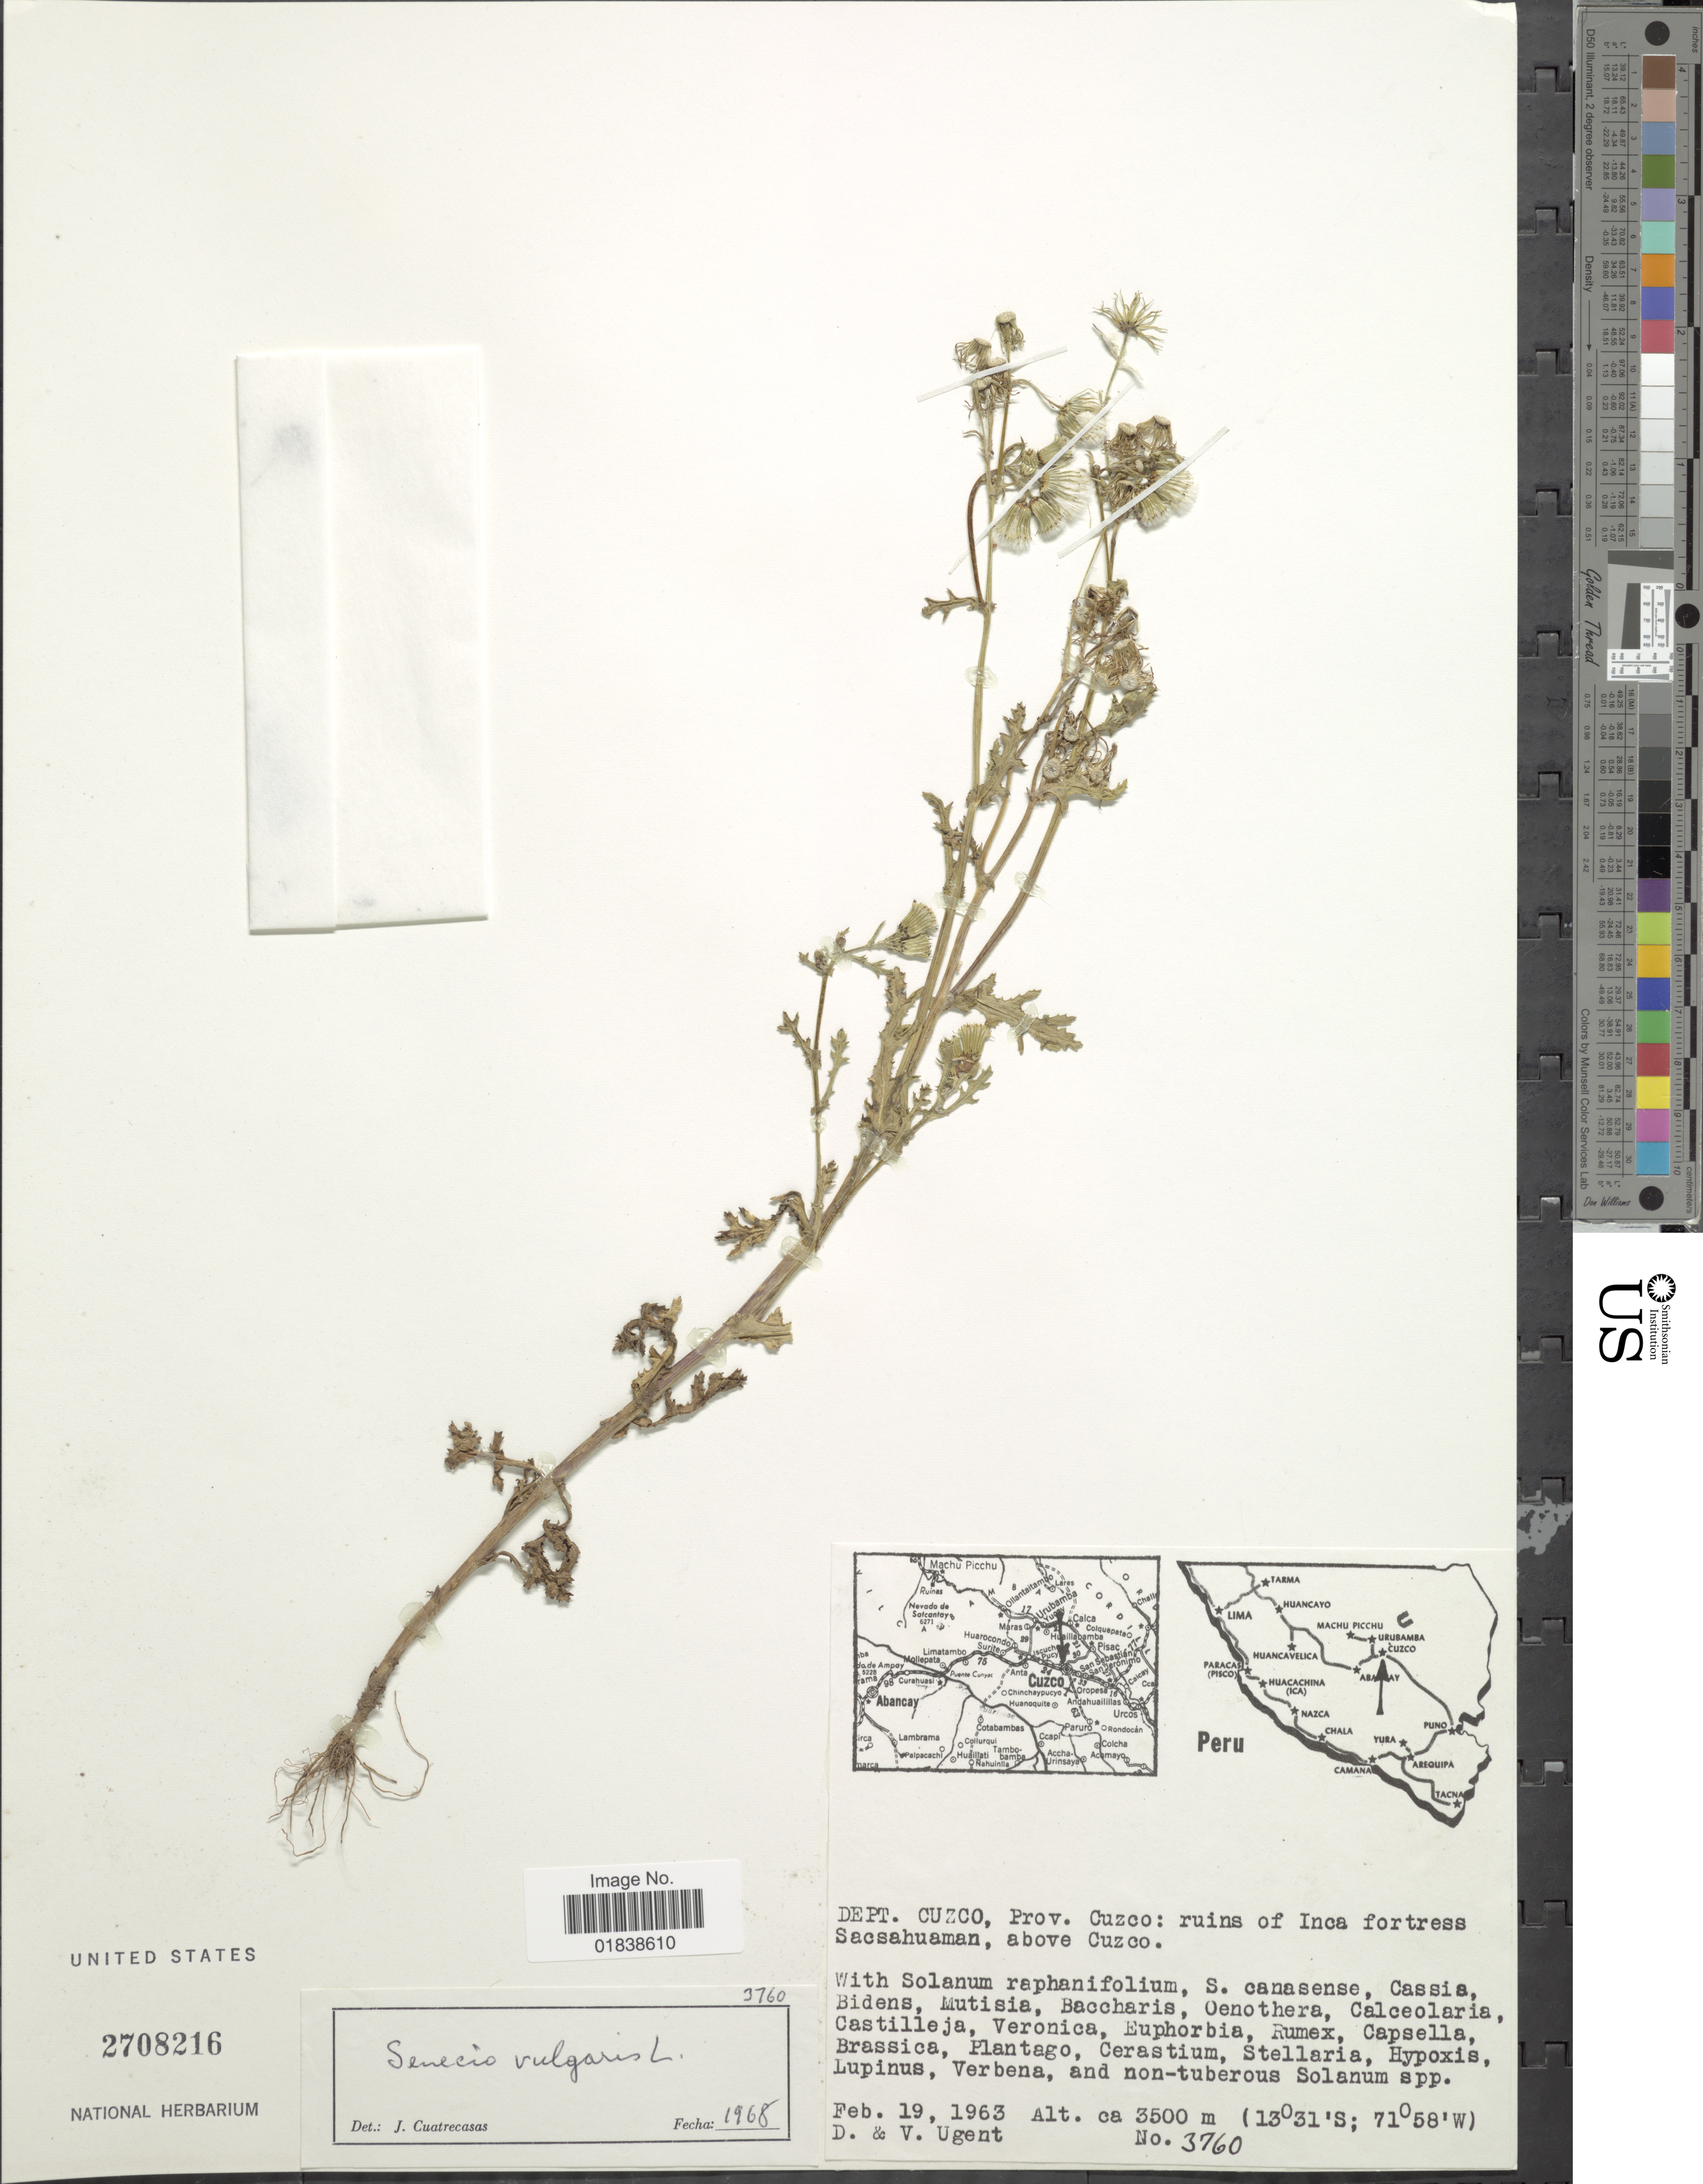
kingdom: Plantae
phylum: Tracheophyta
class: Magnoliopsida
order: Asterales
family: Asteraceae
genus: Senecio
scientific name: Senecio vulgaris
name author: L.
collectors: D. Ugent & V. Ugent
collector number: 3760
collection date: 1963-02-19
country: Peru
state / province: Cusco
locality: Prov. Cuzco, ruins of Inca fortress Sacsahuaman, above Cuzco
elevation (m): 3500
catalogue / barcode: US 2708216